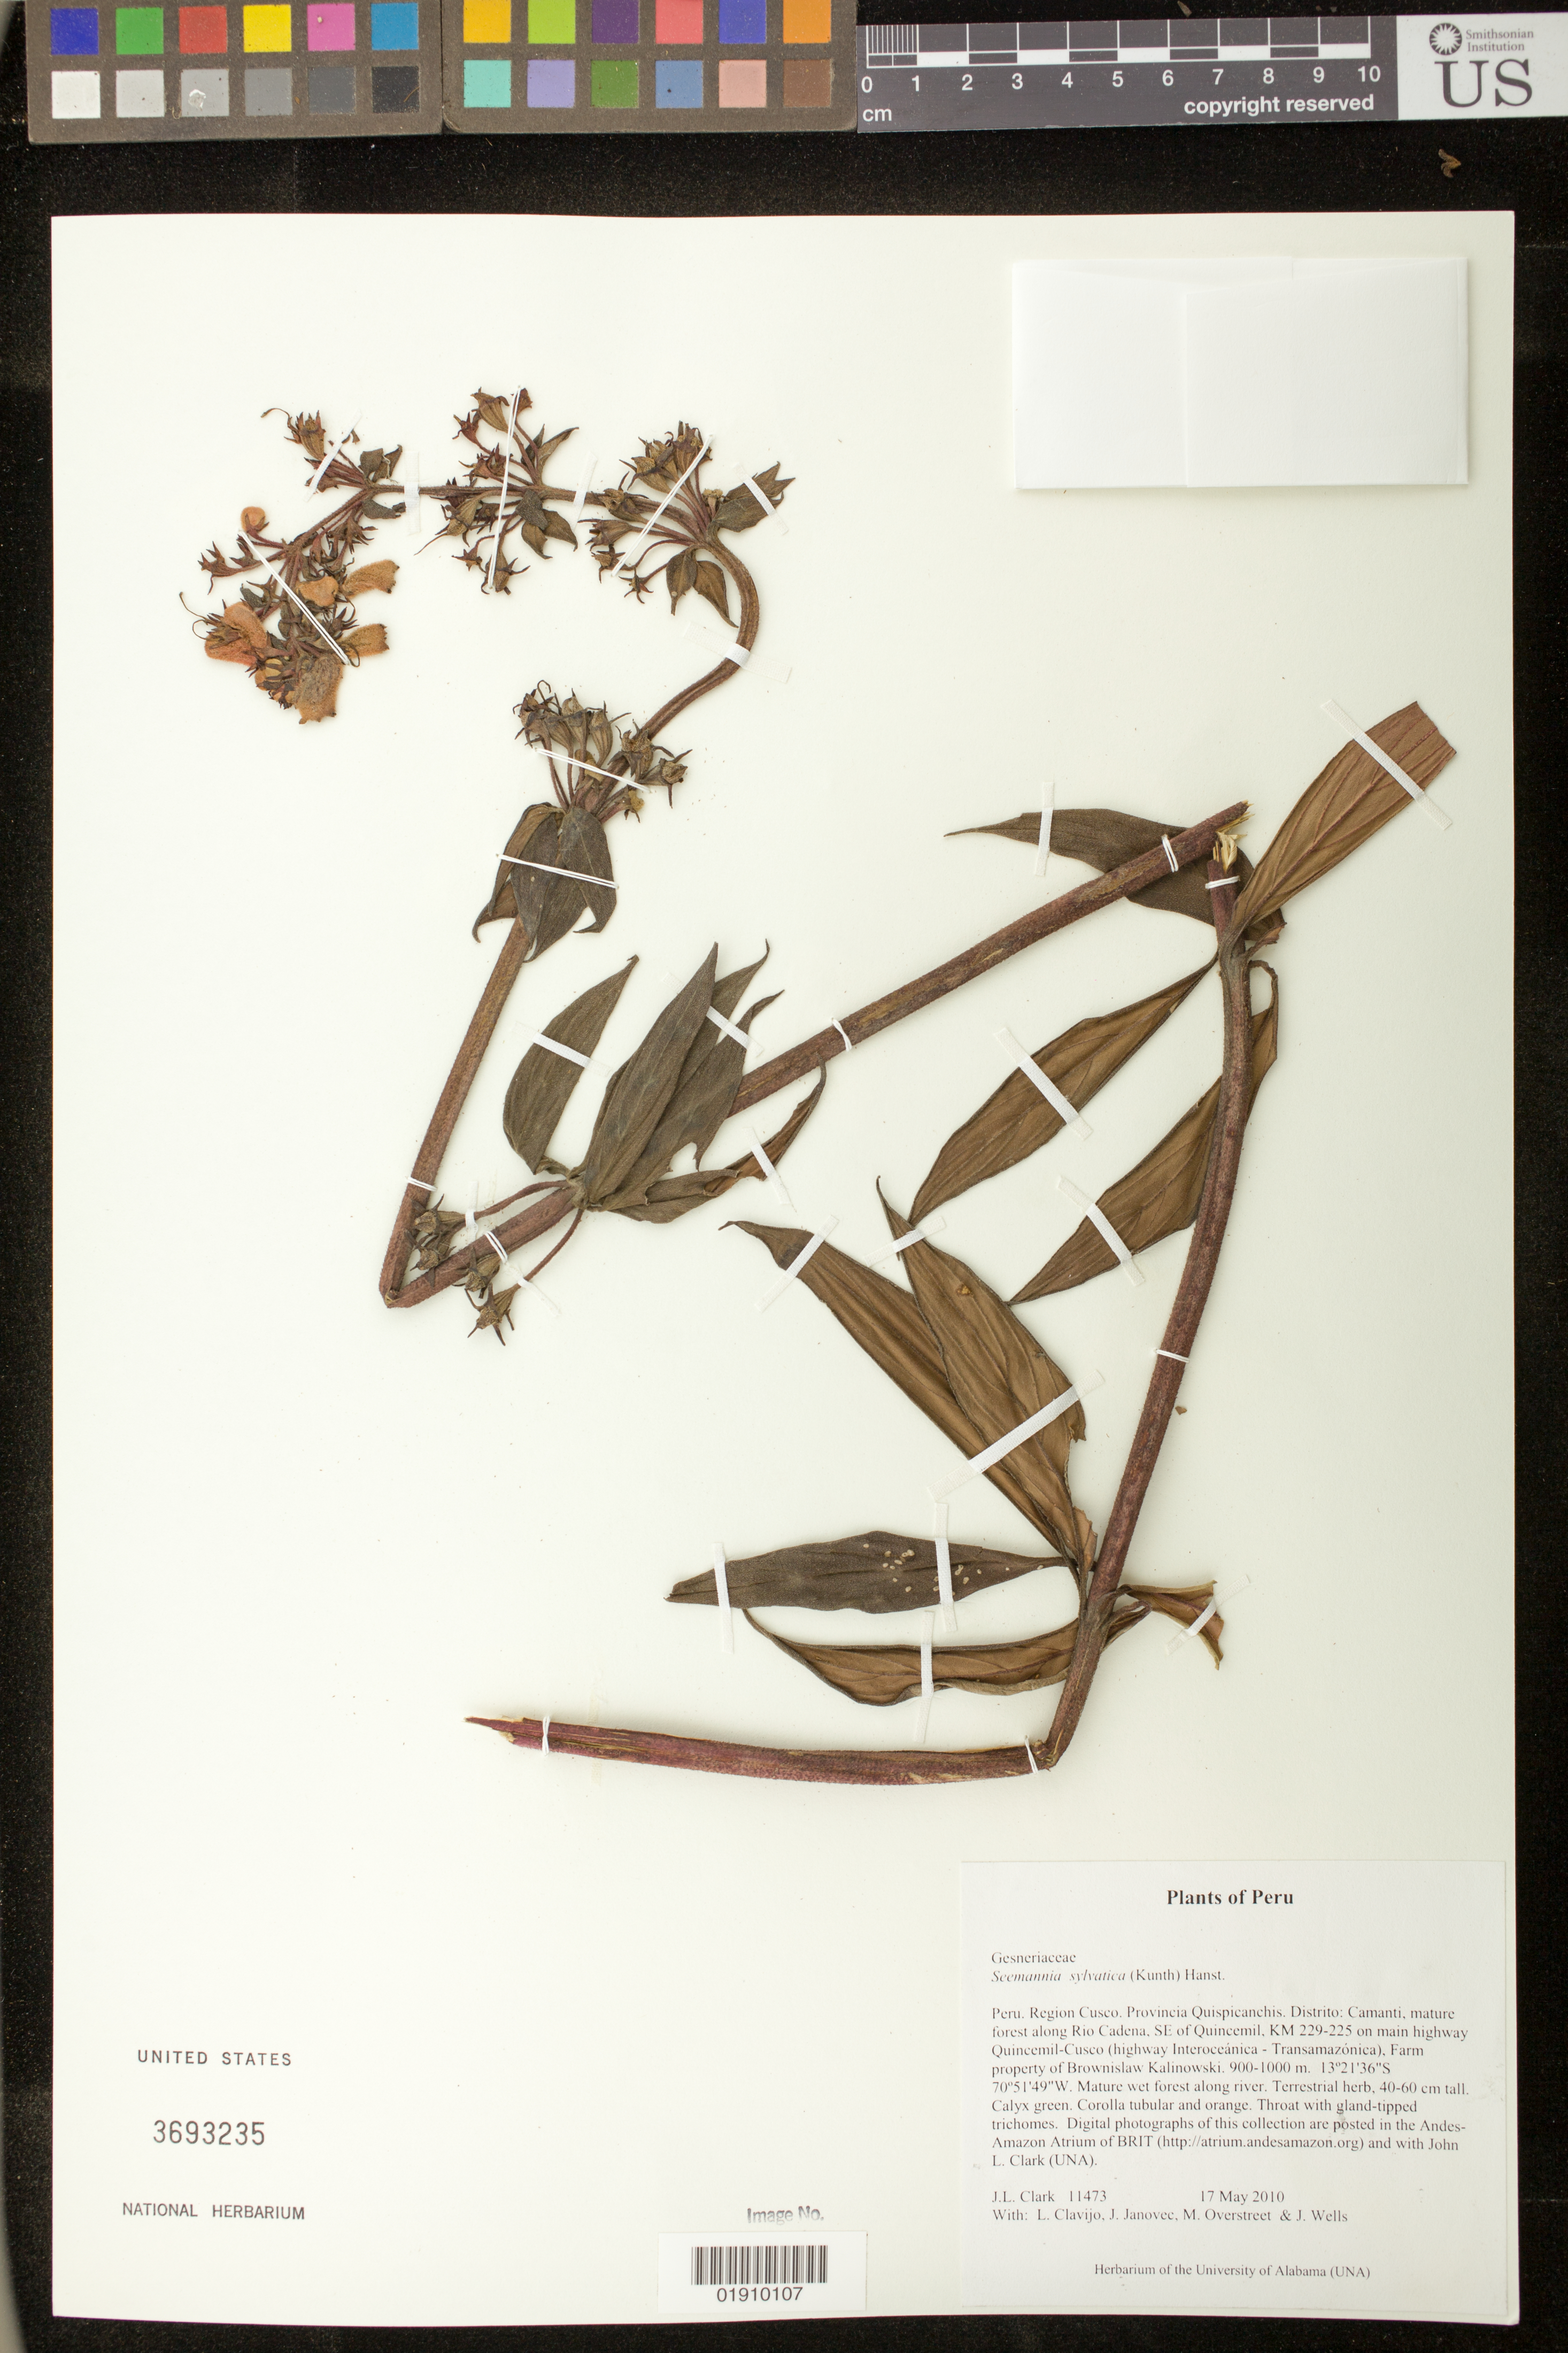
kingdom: Plantae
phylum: Tracheophyta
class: Magnoliopsida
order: Lamiales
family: Gesneriaceae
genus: Seemannia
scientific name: Seemannia sylvatica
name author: (Kunth) Hanst.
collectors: J. L. Clark, L. Clavijo, J. Janovec, M. Overstreet & J. Wells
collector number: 11473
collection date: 2010-05-17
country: Peru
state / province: Cusco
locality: Provincia Quispicanchis. Distrito: Camanti, mature forest along Rio Cadena, SE of Quincemil, KM 229-225 on main highway Quincemil-Cusco (highway Interoceánica - Transamazónica). Farm property of Brownislaw Kalinowski.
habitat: Mature wet forest along river.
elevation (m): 900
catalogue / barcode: US 3693235